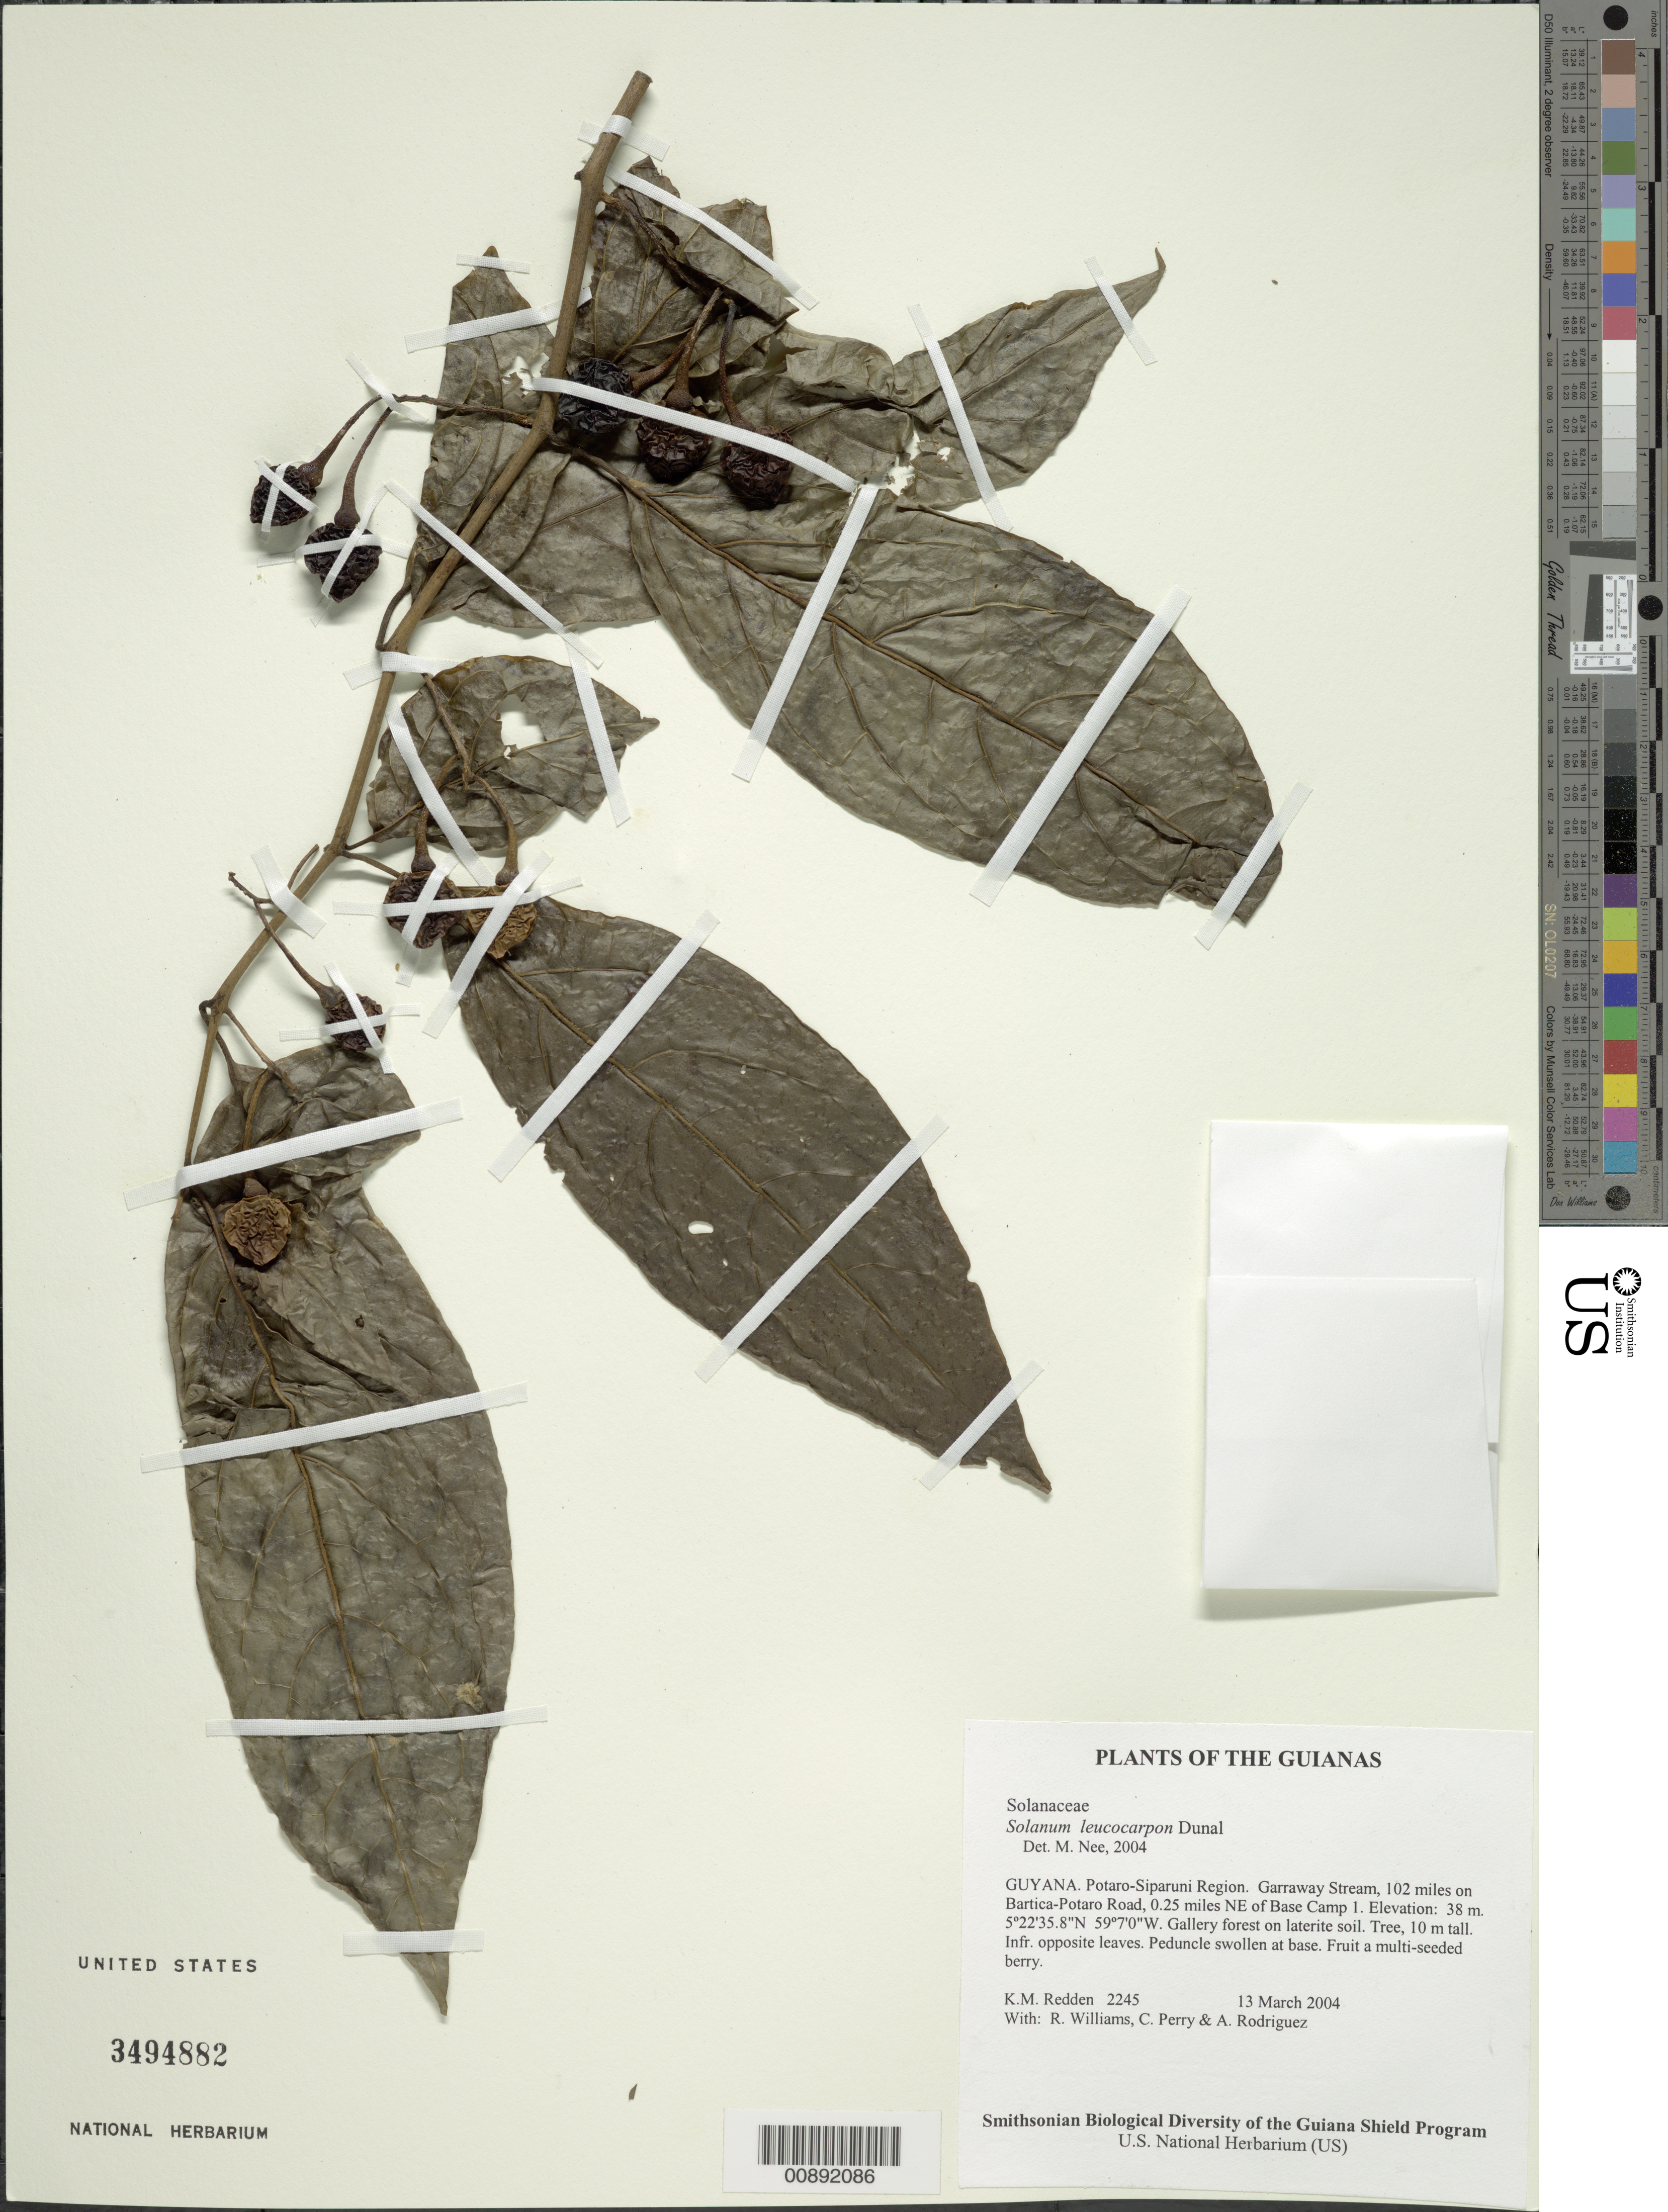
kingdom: Plantae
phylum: Tracheophyta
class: Magnoliopsida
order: Solanales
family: Solanaceae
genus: Solanum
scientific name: Solanum leucocarpon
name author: Dunal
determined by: Nee, Michael H.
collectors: K. M. Redden, R. Williams, C. Perry & A. Rodriguez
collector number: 2245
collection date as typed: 13 March 2004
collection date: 2004-03-13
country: Guyana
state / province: Potaro-Siparuni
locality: Garraway Stream, 102 miles on Bartica-Potaro Road, 0.25 miles NE of Base Camp 1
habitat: Gallery forest on laterite soil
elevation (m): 38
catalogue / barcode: US 3494882